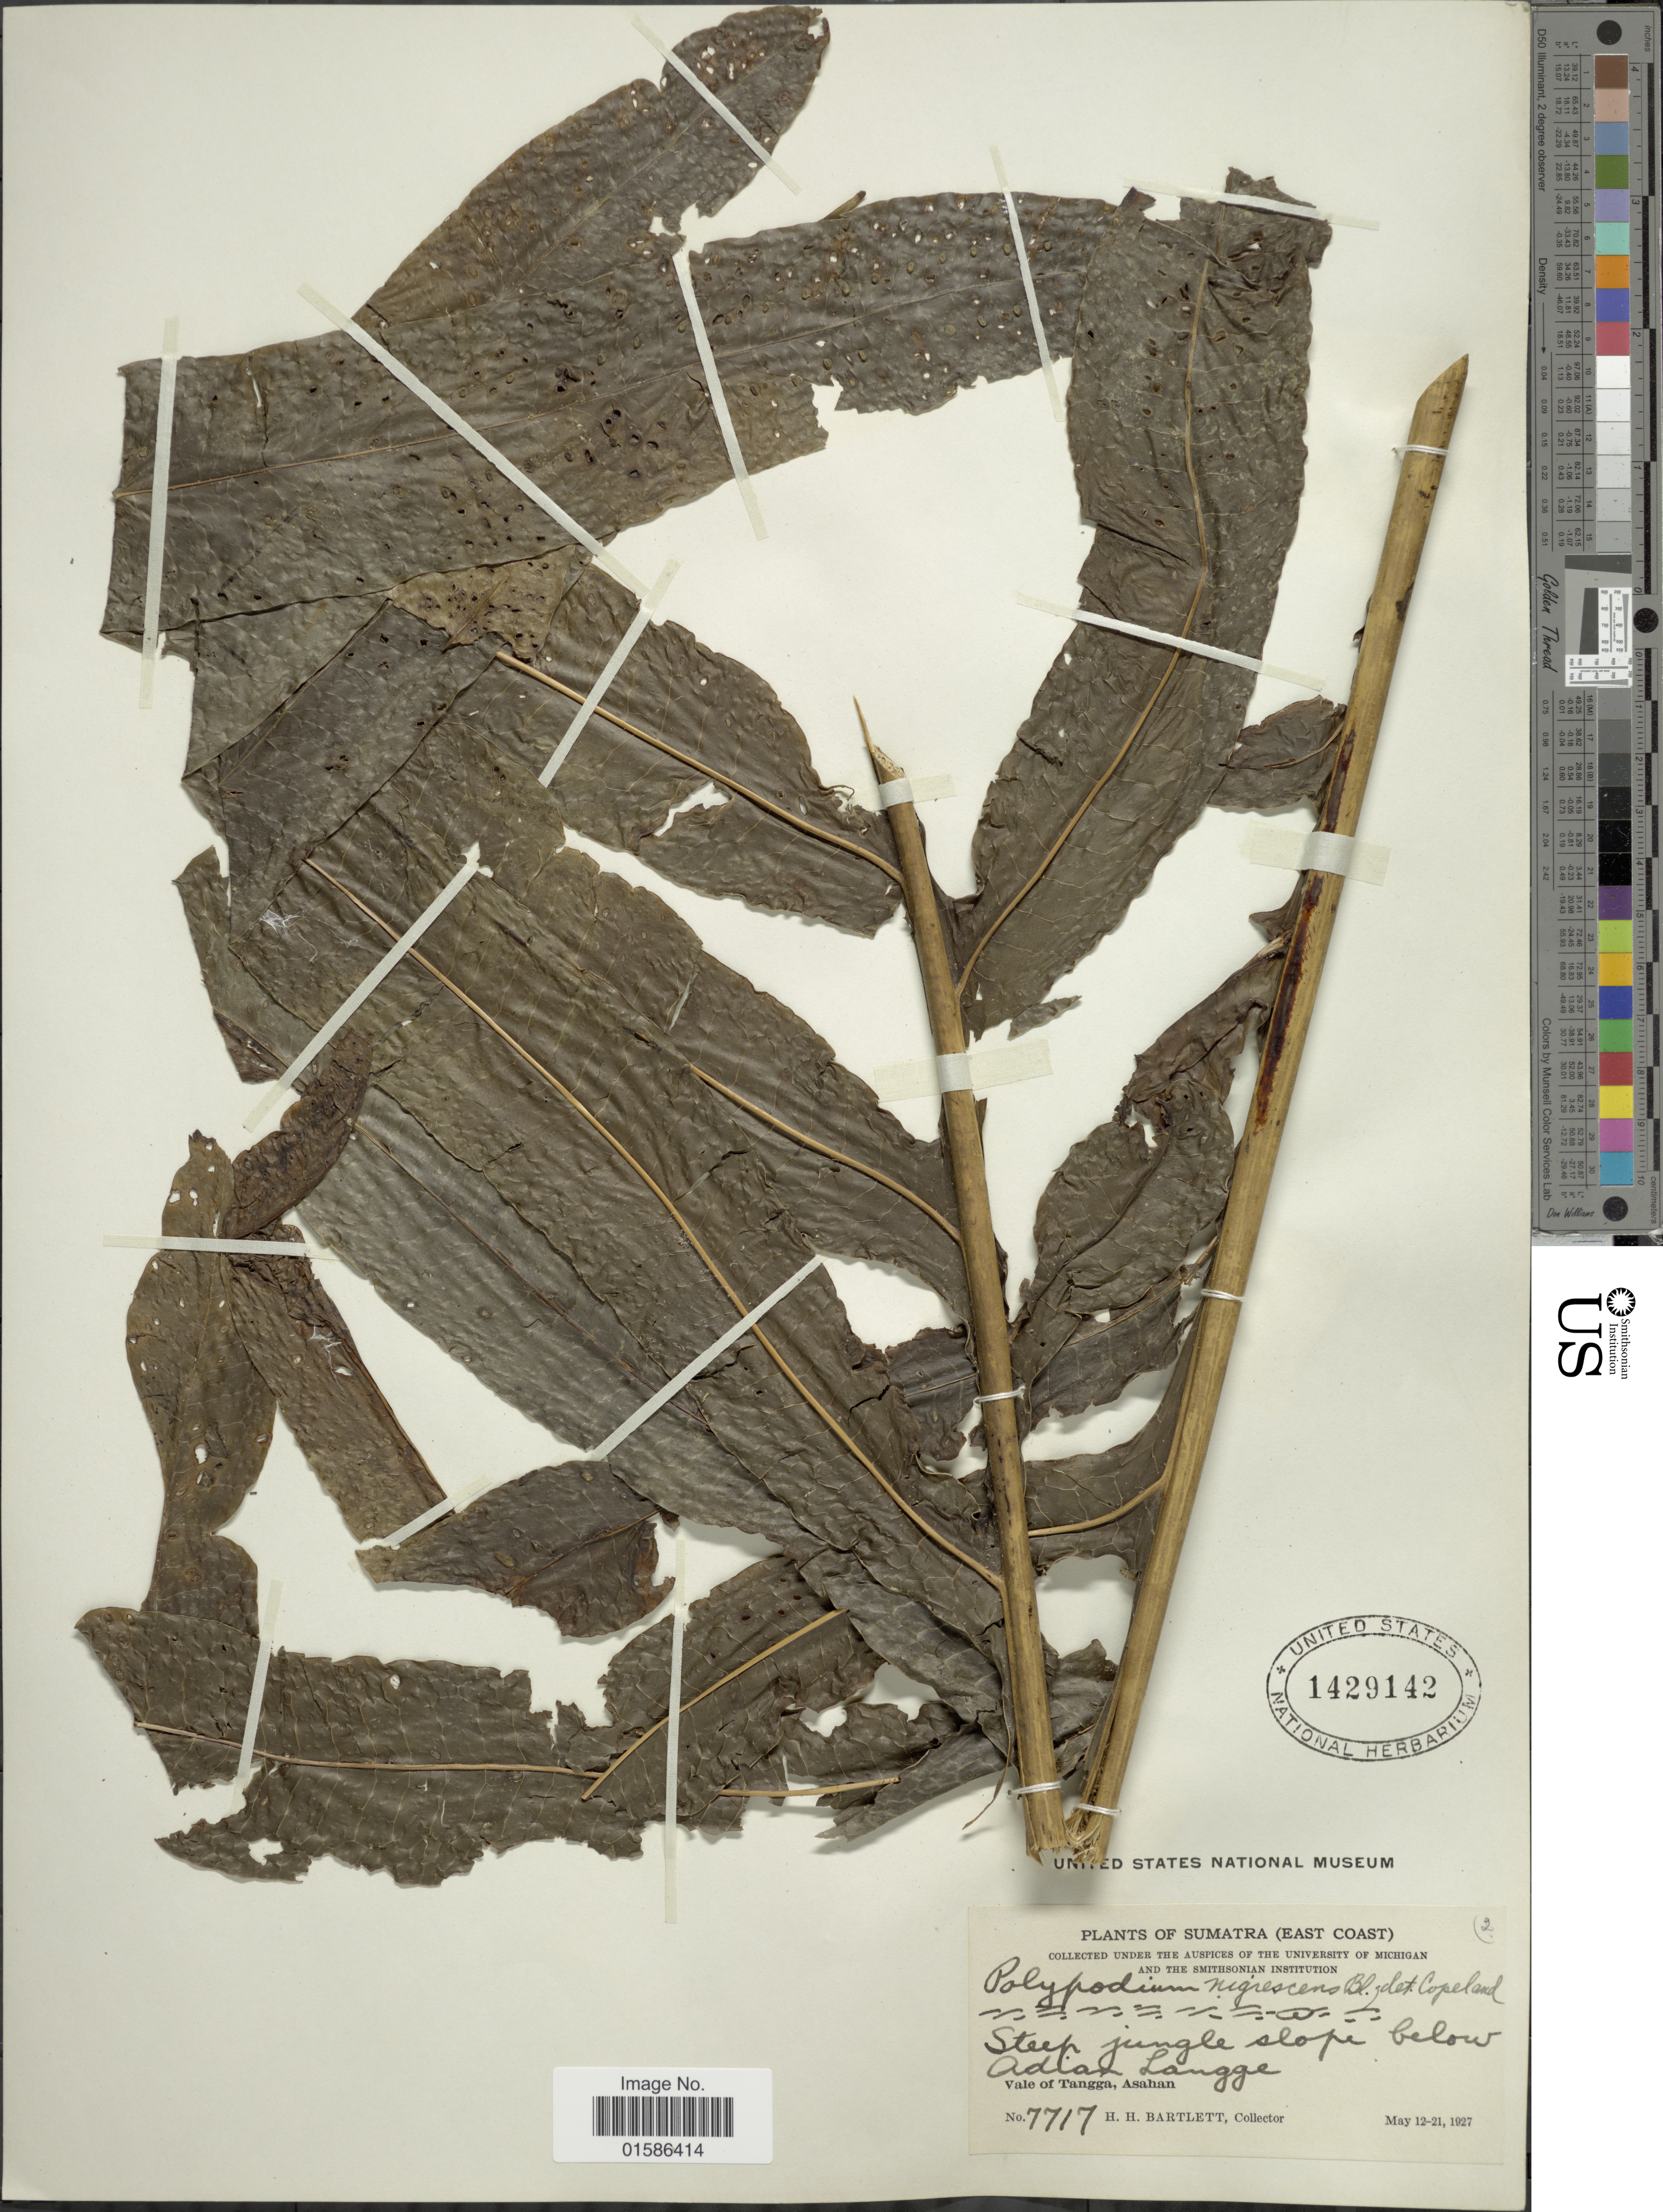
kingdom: Plantae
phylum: Tracheophyta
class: Polypodiopsida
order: Polypodiales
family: Polypodiaceae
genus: Microsorum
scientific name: Microsorum membranifolium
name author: (R. Br.) Ching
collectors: H. H. Bartlett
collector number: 7717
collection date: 1927-05-12/1927-05-21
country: Indonesia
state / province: Sumatra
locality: (East Coast) Steep jungle slope below Adian Langge, Vale of Tangga, Asahan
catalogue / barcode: US 1429142